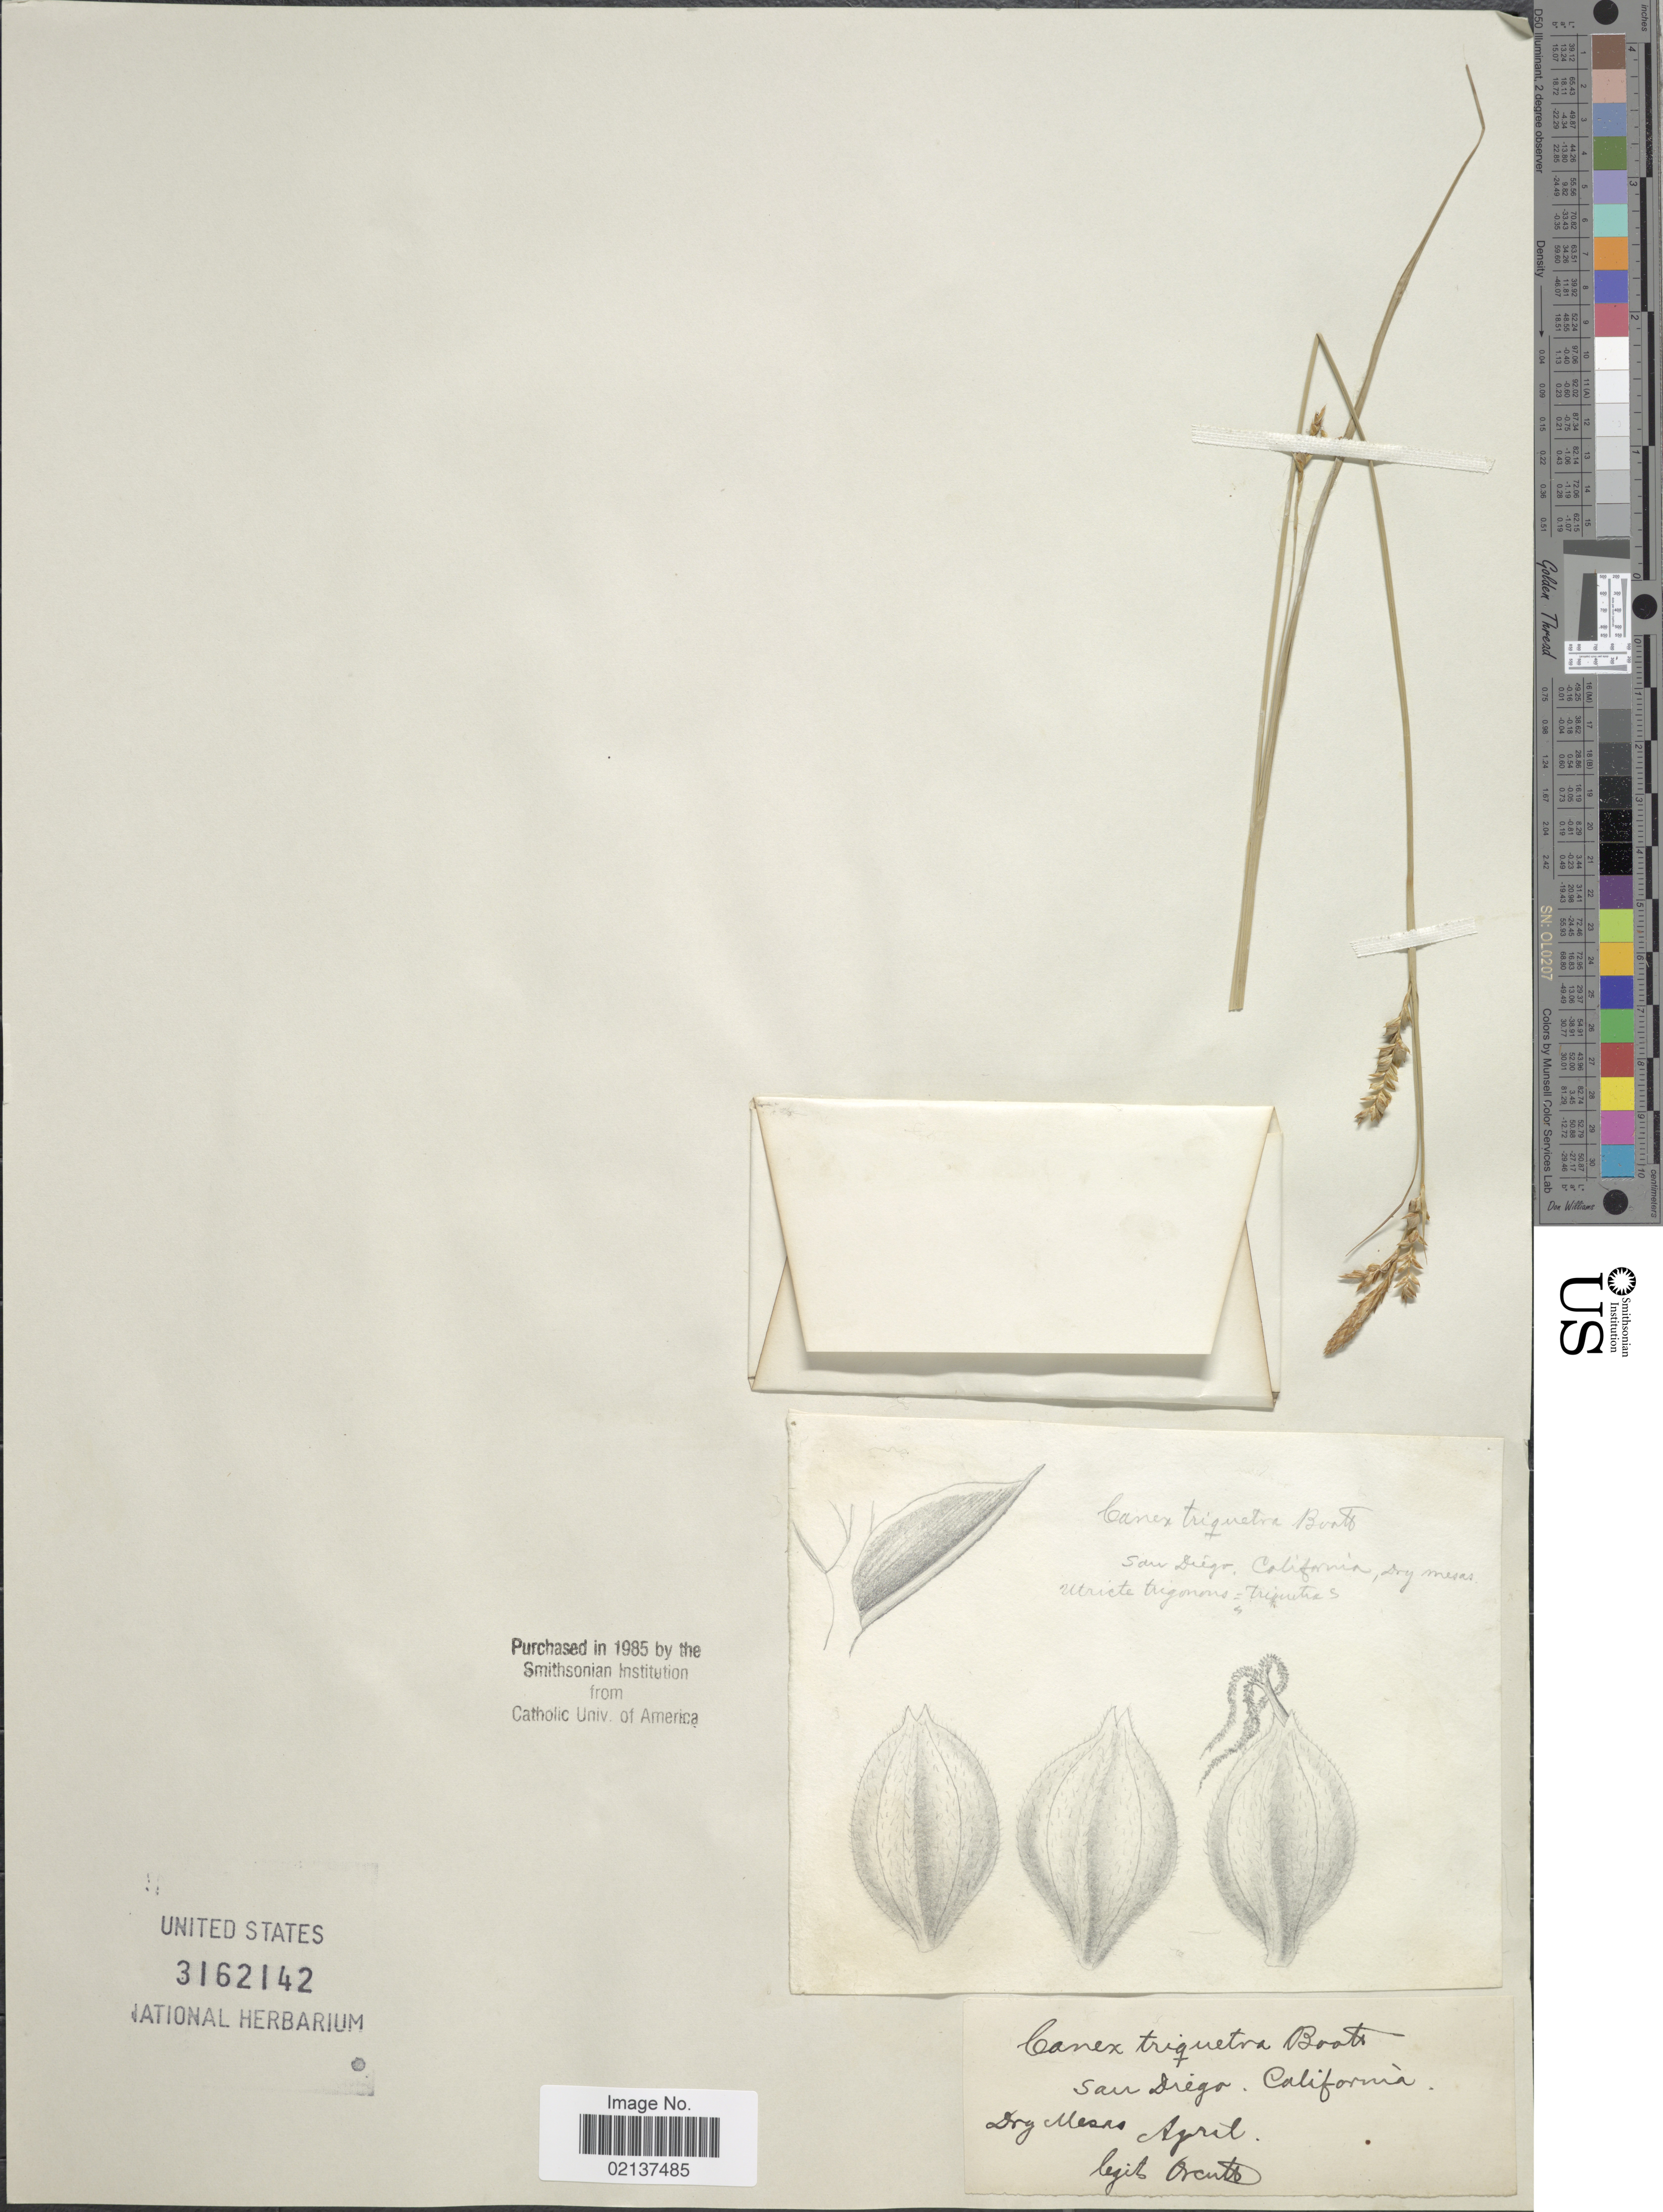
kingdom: Plantae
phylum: Tracheophyta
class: Liliopsida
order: Poales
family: Cyperaceae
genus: Carex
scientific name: Carex triquetra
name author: Boott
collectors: -- Orcutt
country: United States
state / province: California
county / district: San Diego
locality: San Diego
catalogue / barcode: US 3162142